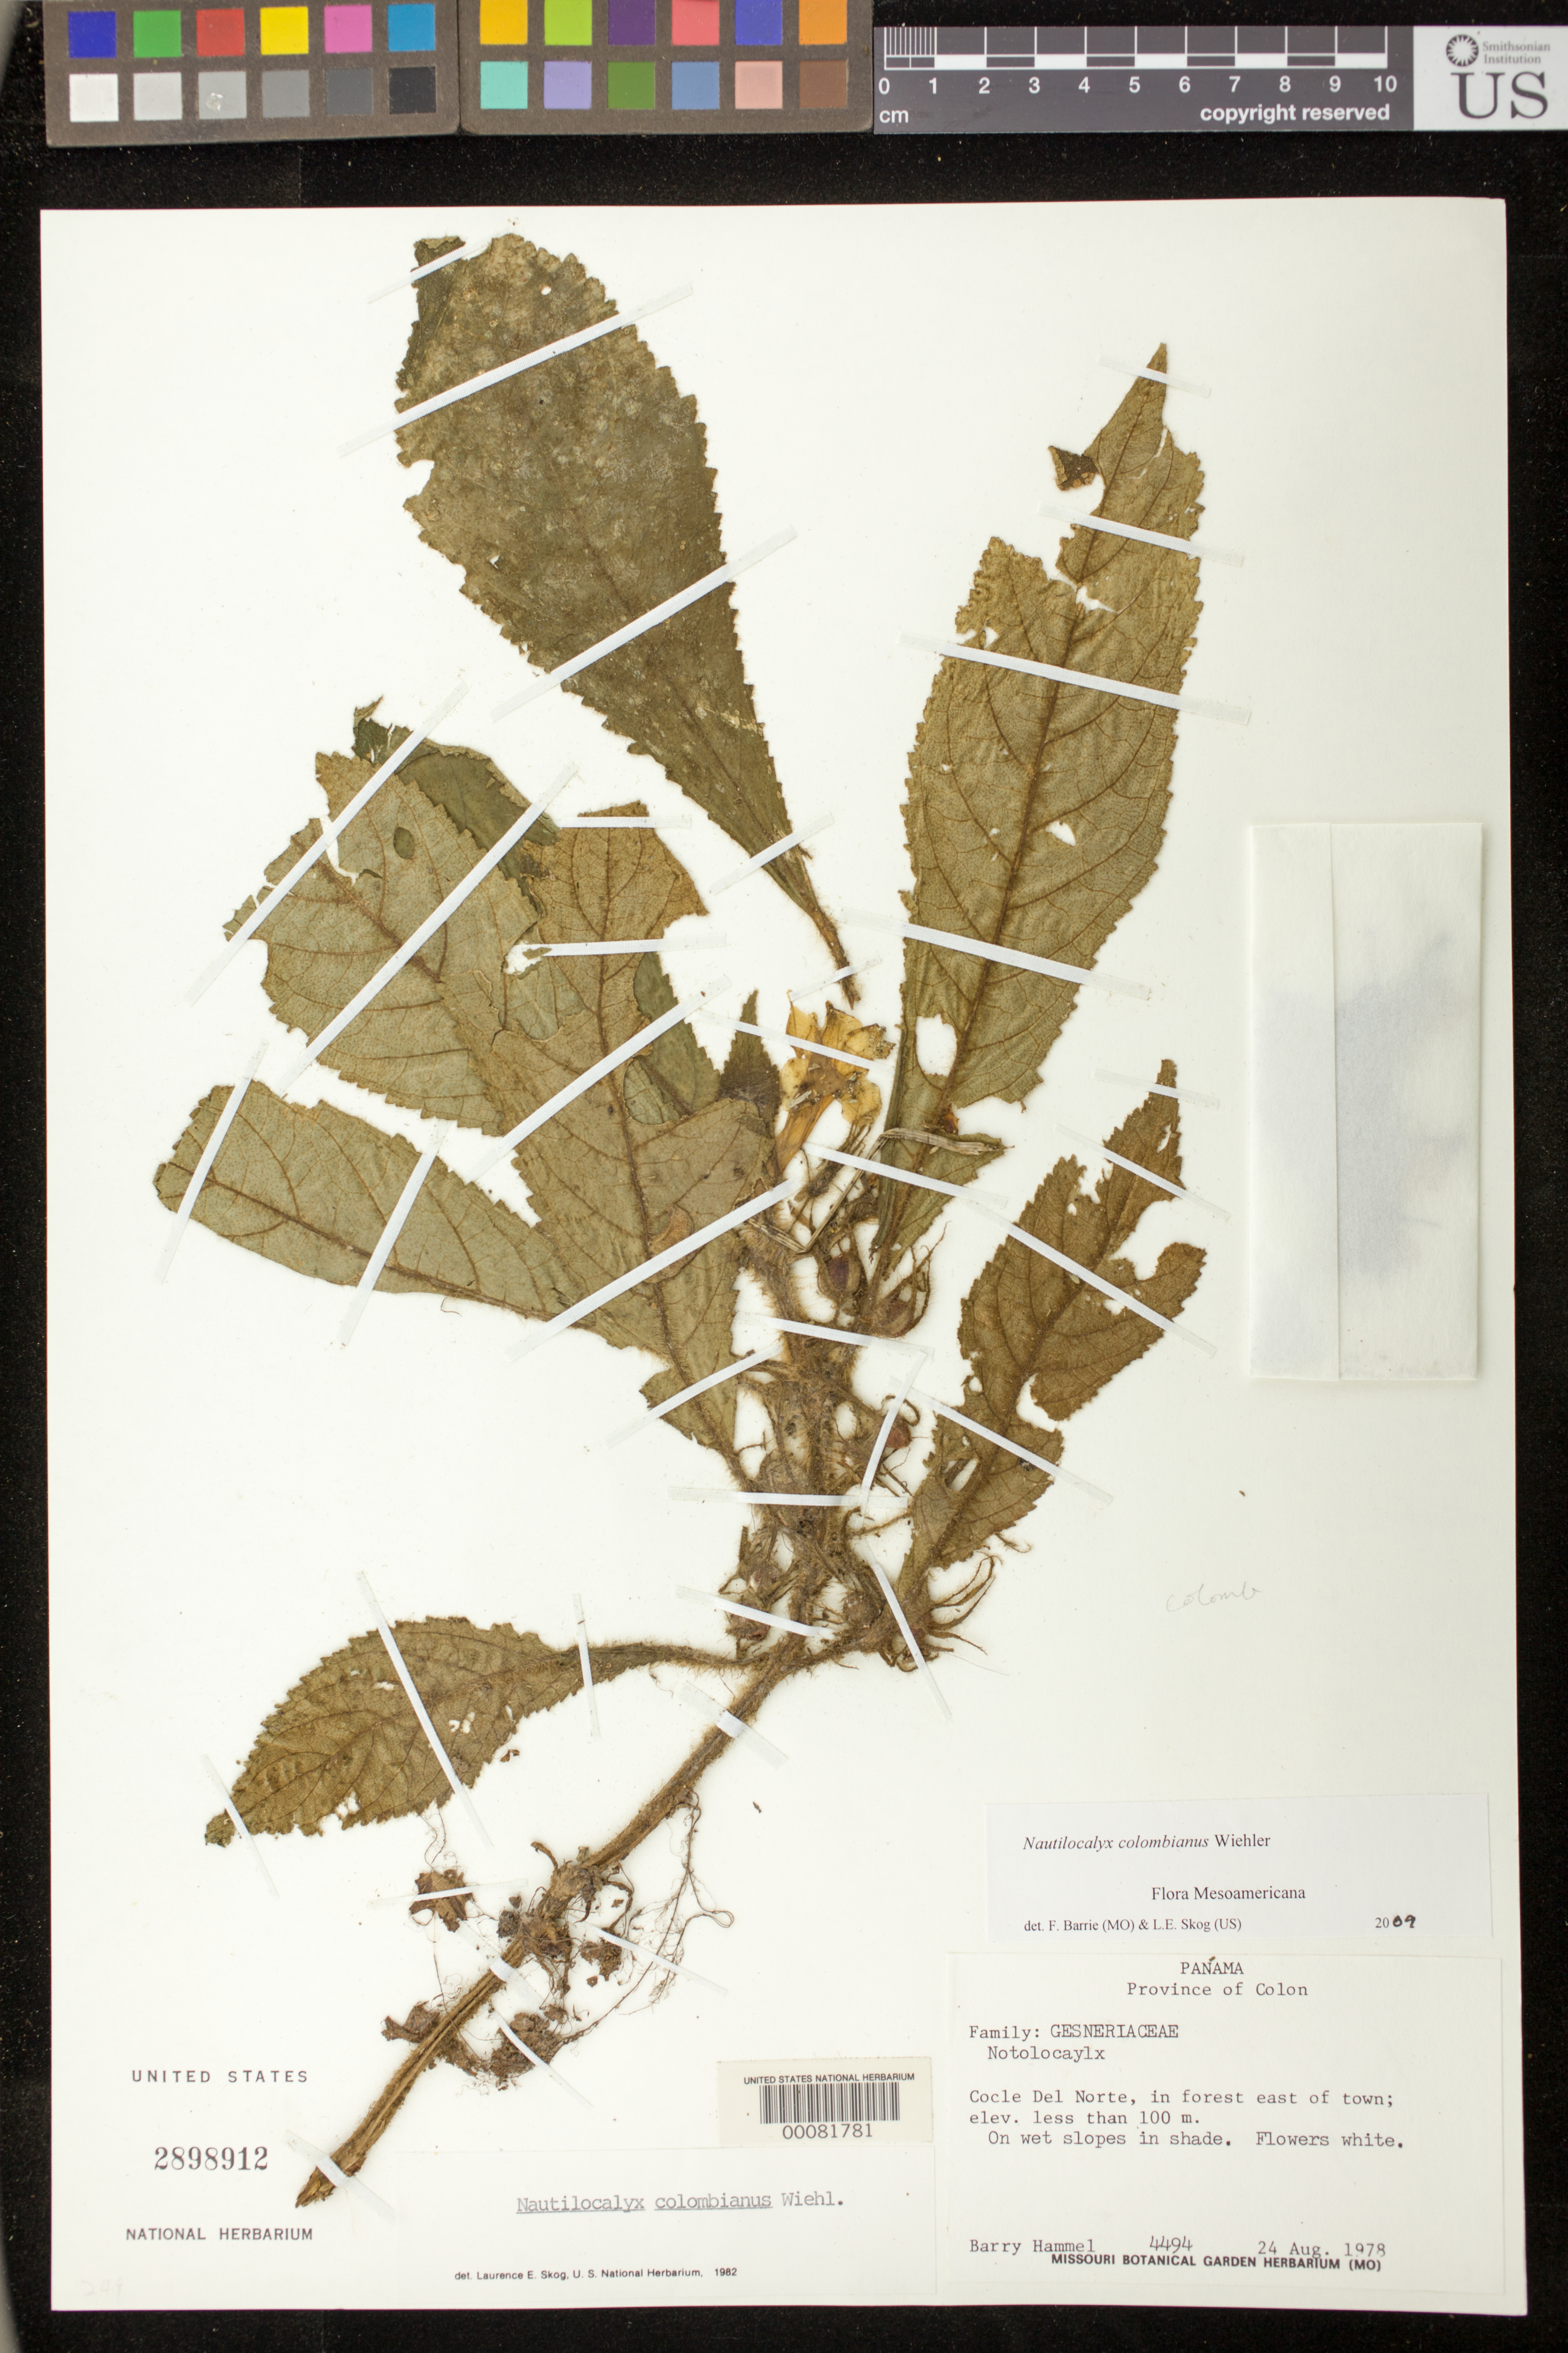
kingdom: Plantae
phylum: Tracheophyta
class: Magnoliopsida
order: Lamiales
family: Gesneriaceae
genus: Nautilocalyx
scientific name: Nautilocalyx colombianus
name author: Wiehler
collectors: B. Hammel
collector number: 4494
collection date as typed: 24 Aug 1978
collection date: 1978-08-24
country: Panama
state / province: Colón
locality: Cocle del Norte, E of town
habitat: Forest, on wet slopes in shade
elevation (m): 0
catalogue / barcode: US 2898912